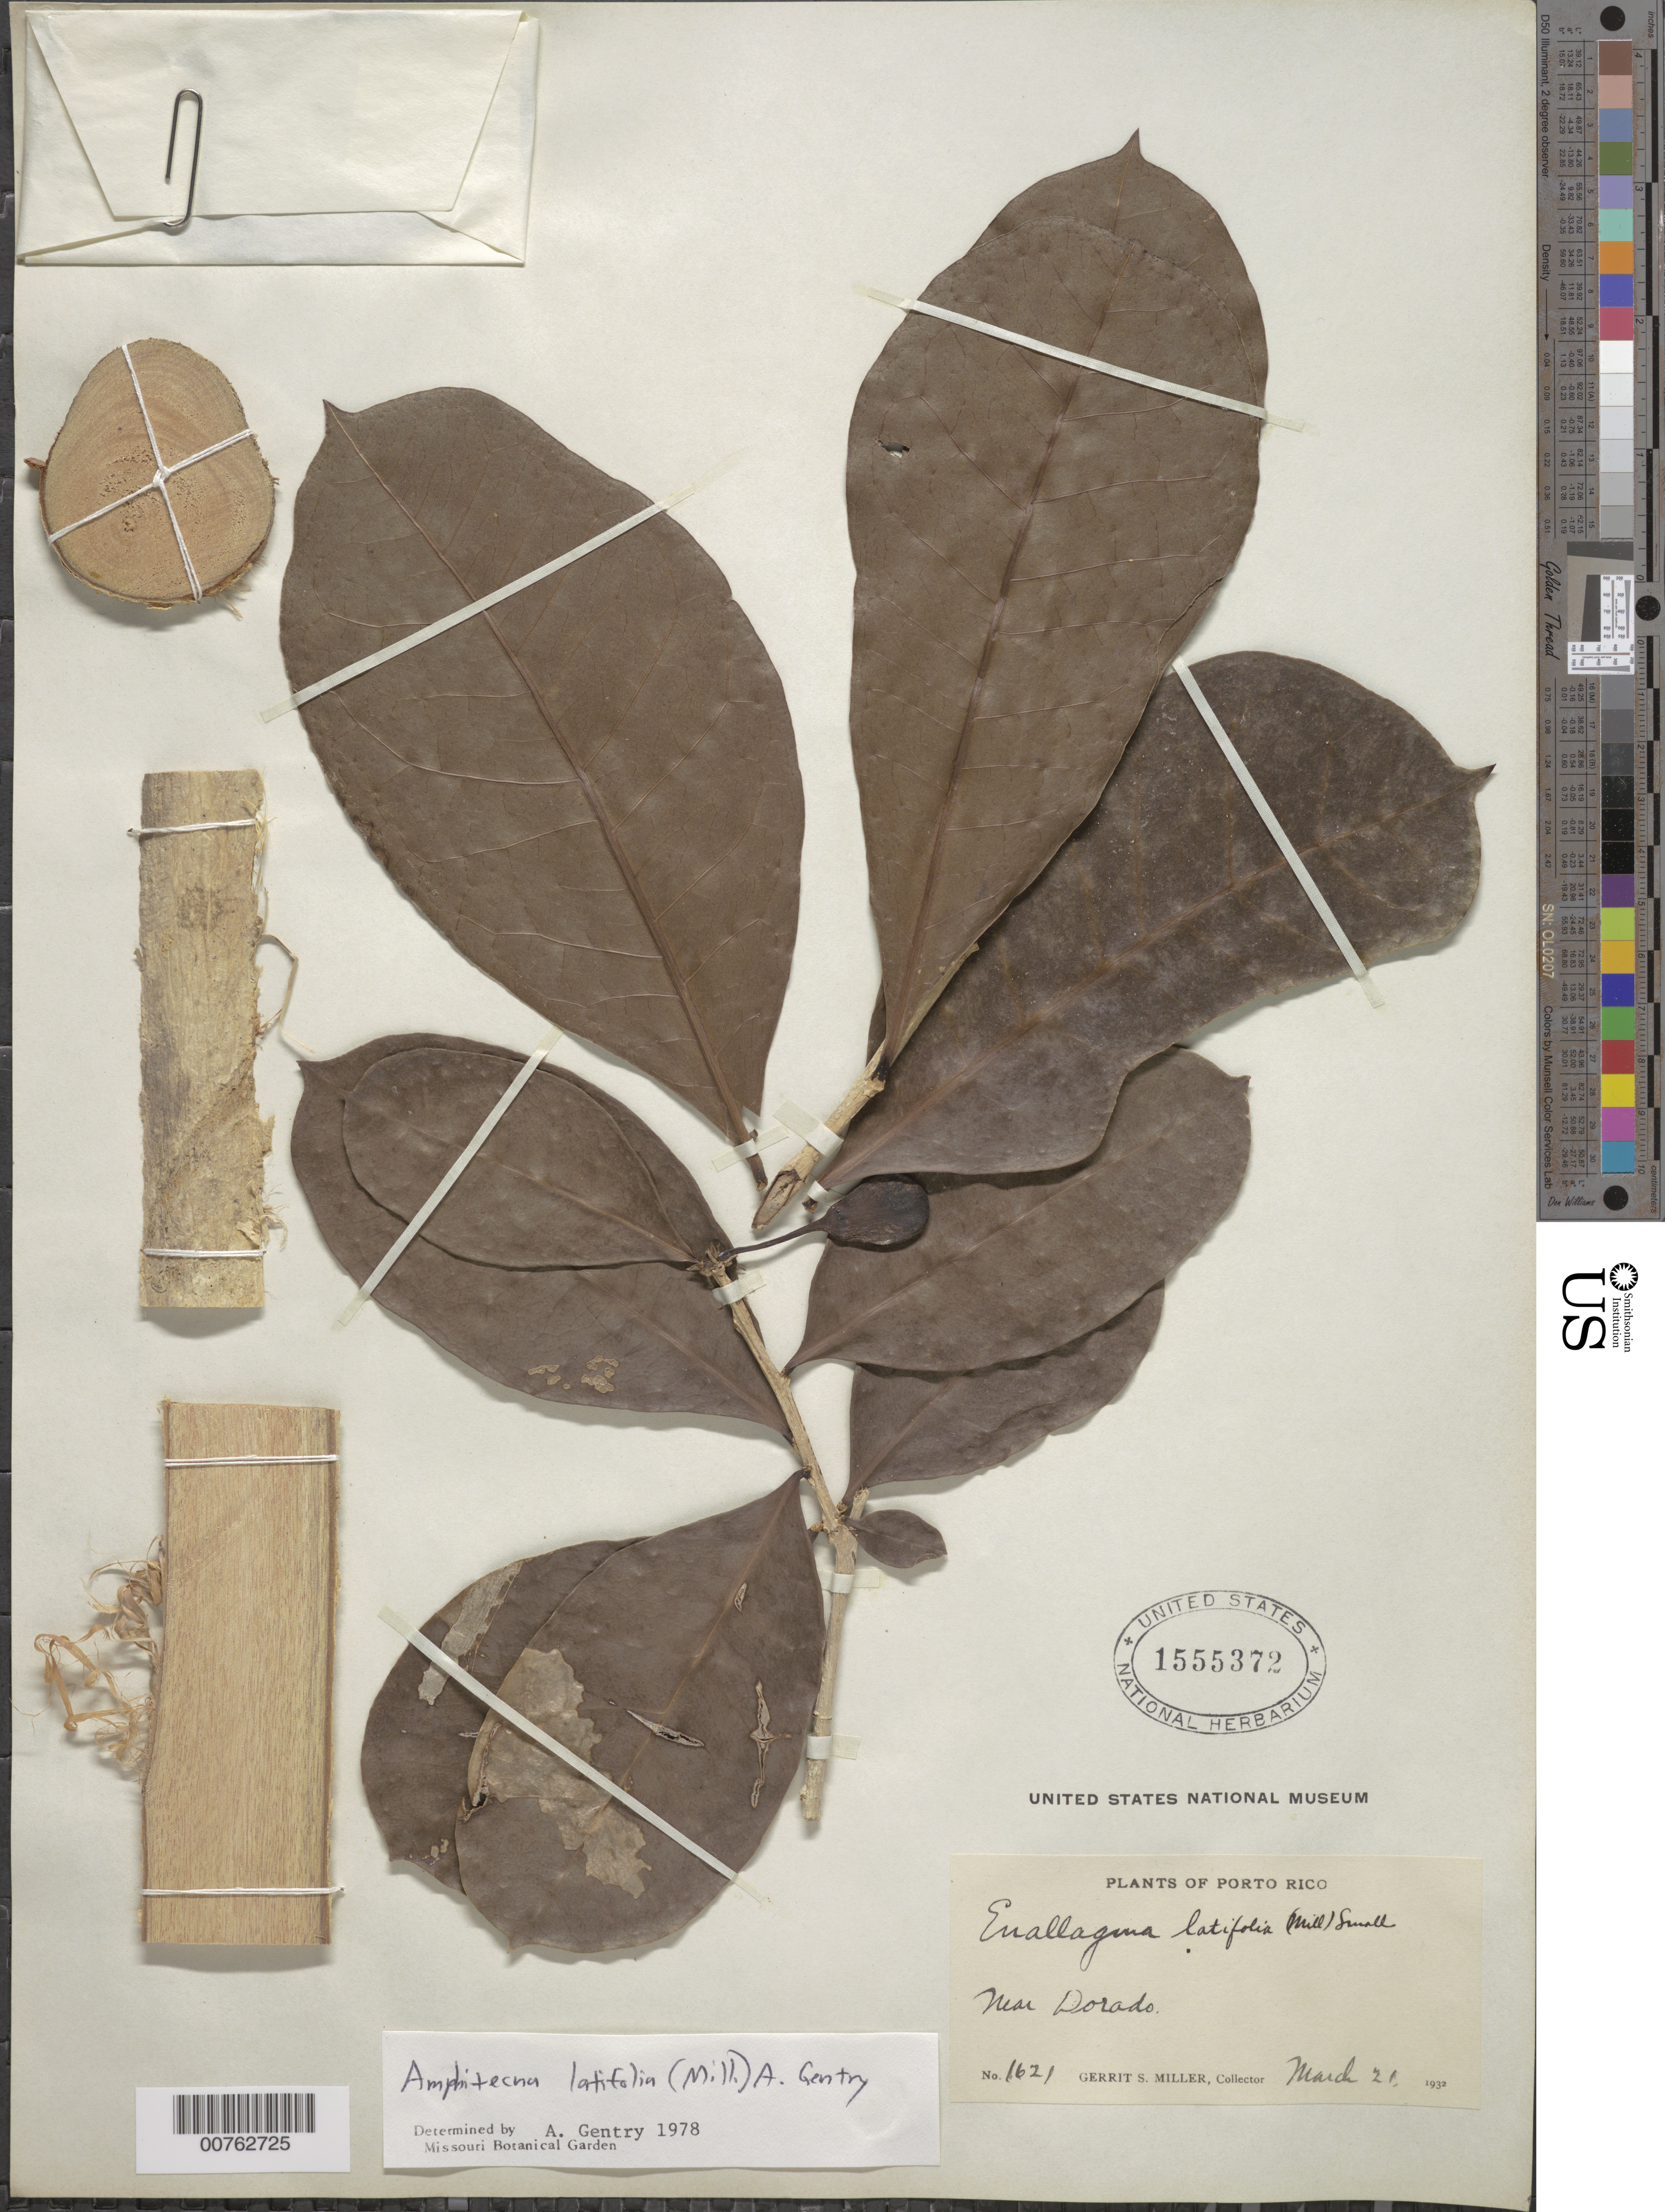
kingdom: Plantae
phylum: Tracheophyta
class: Magnoliopsida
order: Lamiales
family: Bignoniaceae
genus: Amphitecna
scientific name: Amphitecna latifolia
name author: (Mill.) A.H. Gentry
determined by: Gentry, A. H.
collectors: G. S. Miller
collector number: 1621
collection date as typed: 21 Mar 1932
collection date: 1932-03-21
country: Puerto Rico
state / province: Dorado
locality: Near Dorado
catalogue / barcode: US 1555372